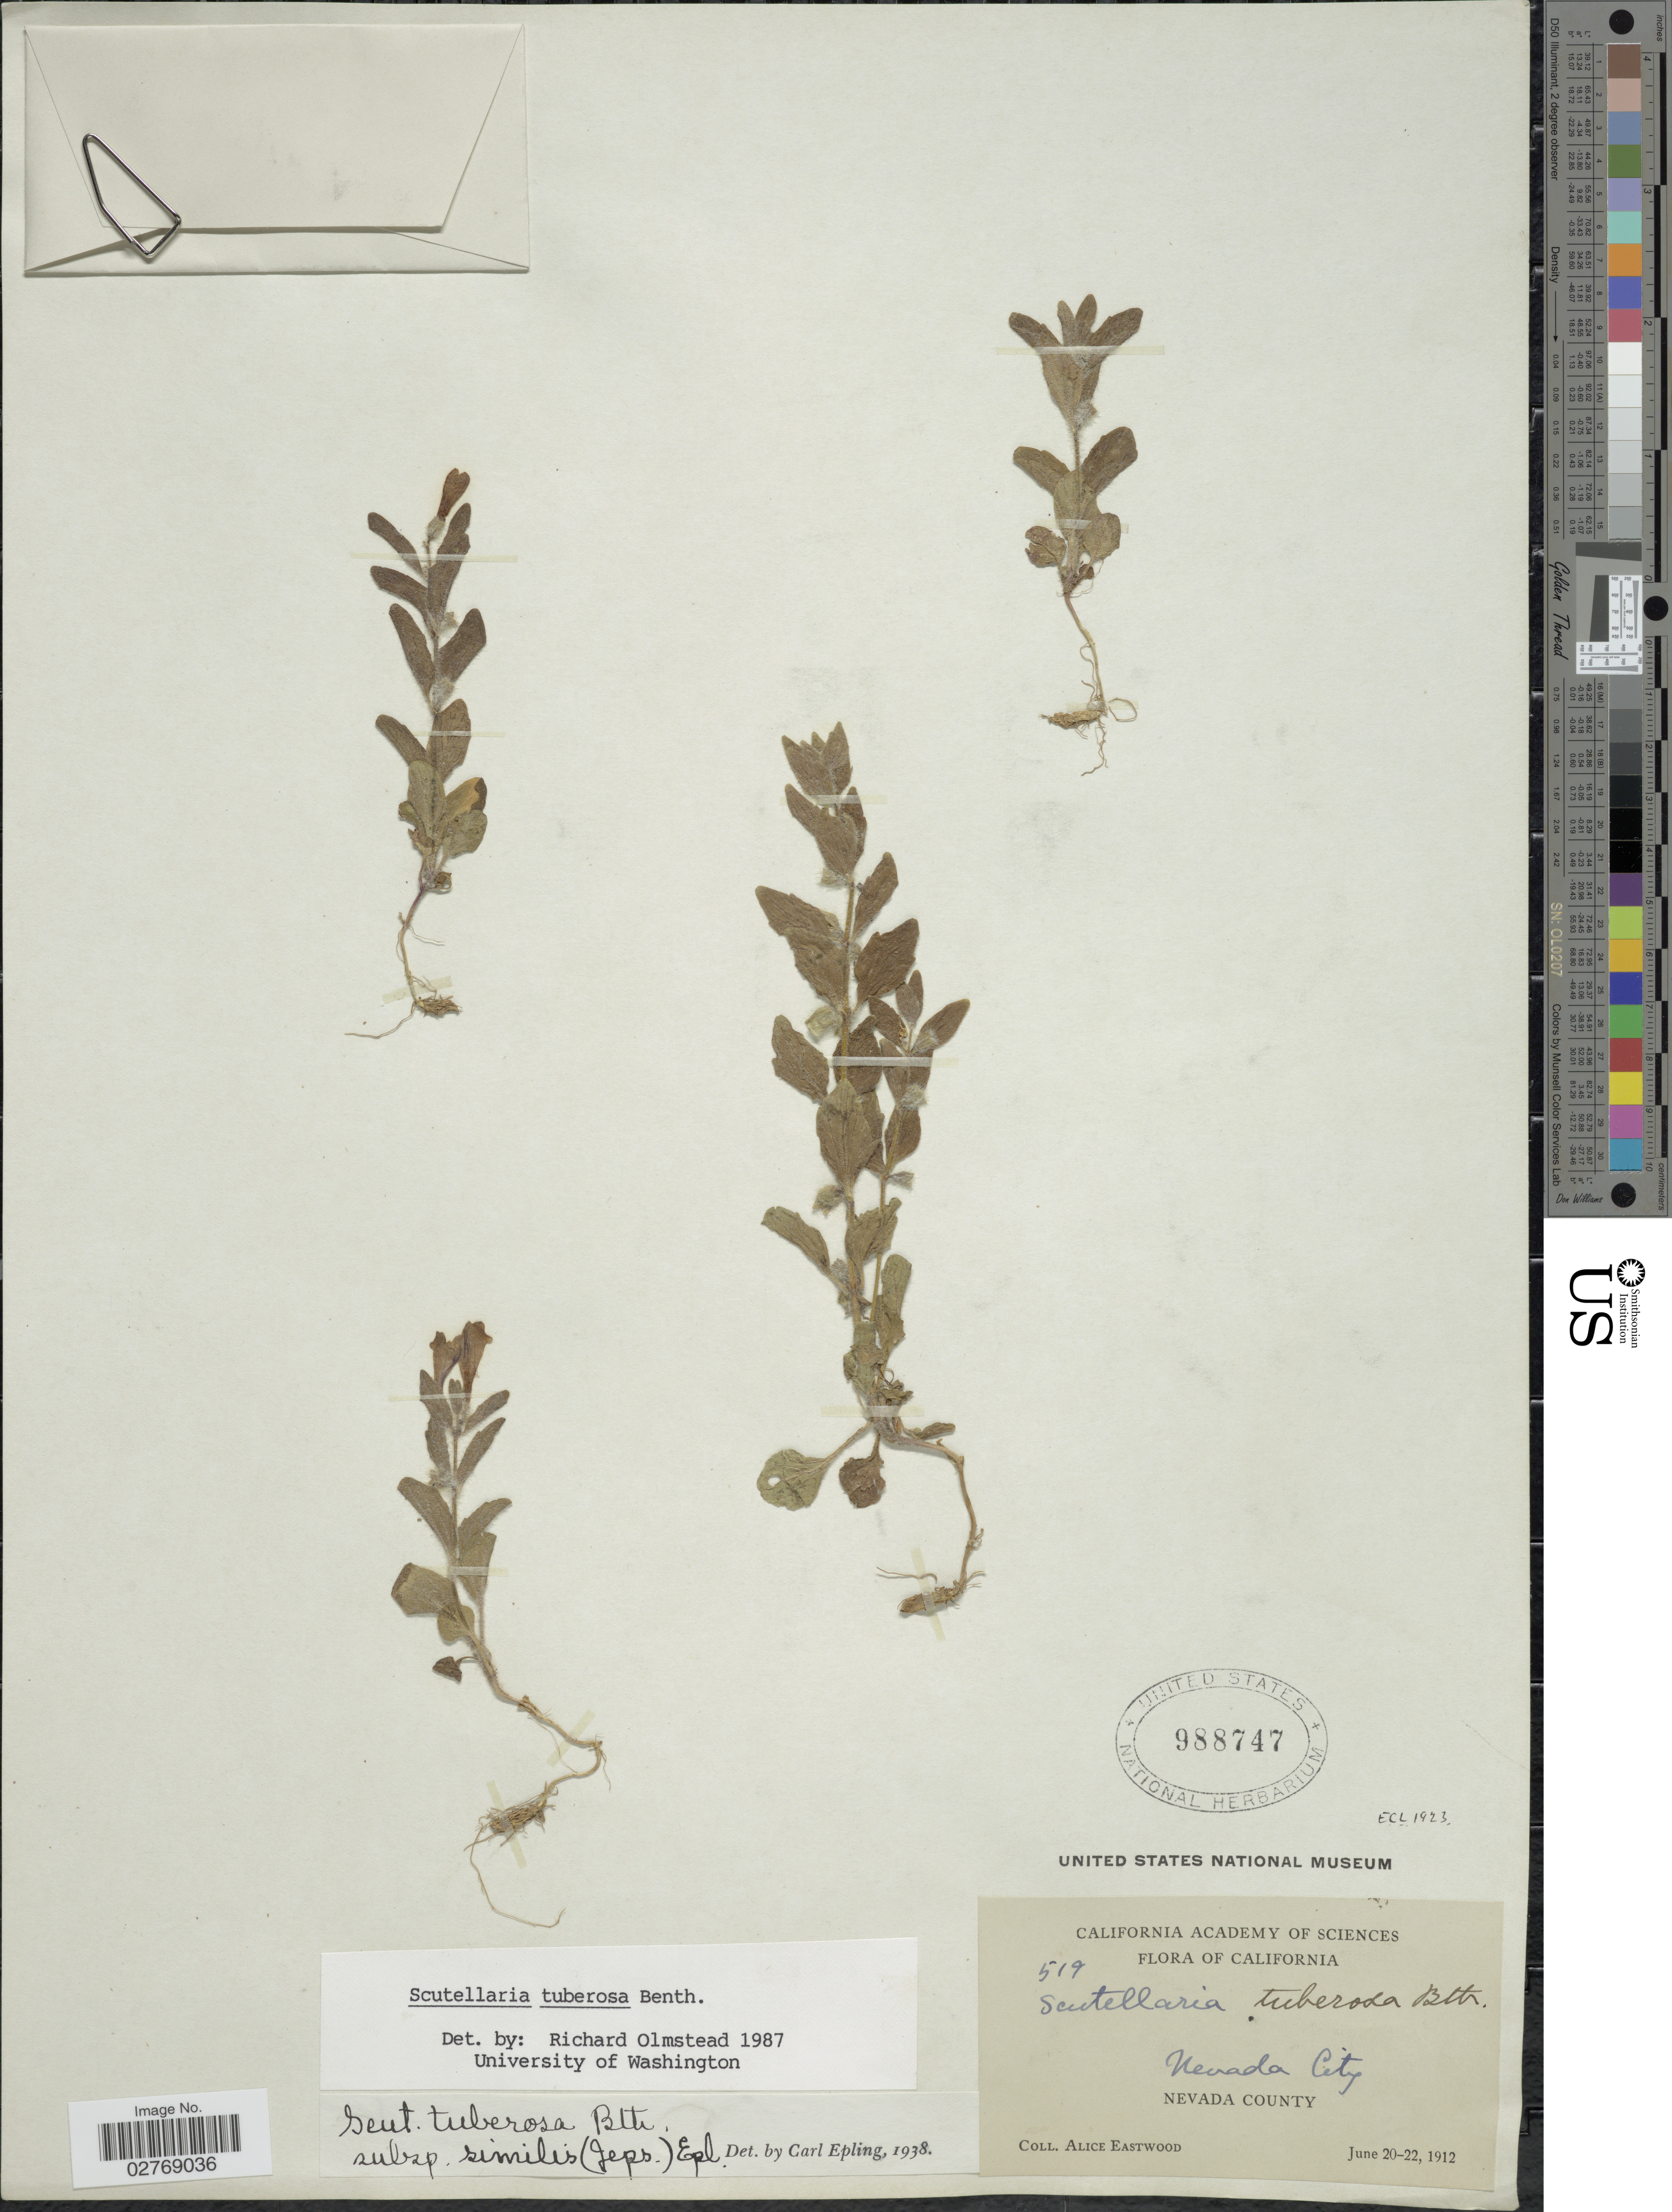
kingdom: Plantae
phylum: Tracheophyta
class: Magnoliopsida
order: Lamiales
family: Lamiaceae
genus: Scutellaria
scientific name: Scutellaria tuberosa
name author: Benth.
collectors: A. Eastwood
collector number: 519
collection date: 1912-06-20/1912-06-22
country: United States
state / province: California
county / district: Nevada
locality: Nevada City, Nevada County.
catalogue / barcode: US 988747